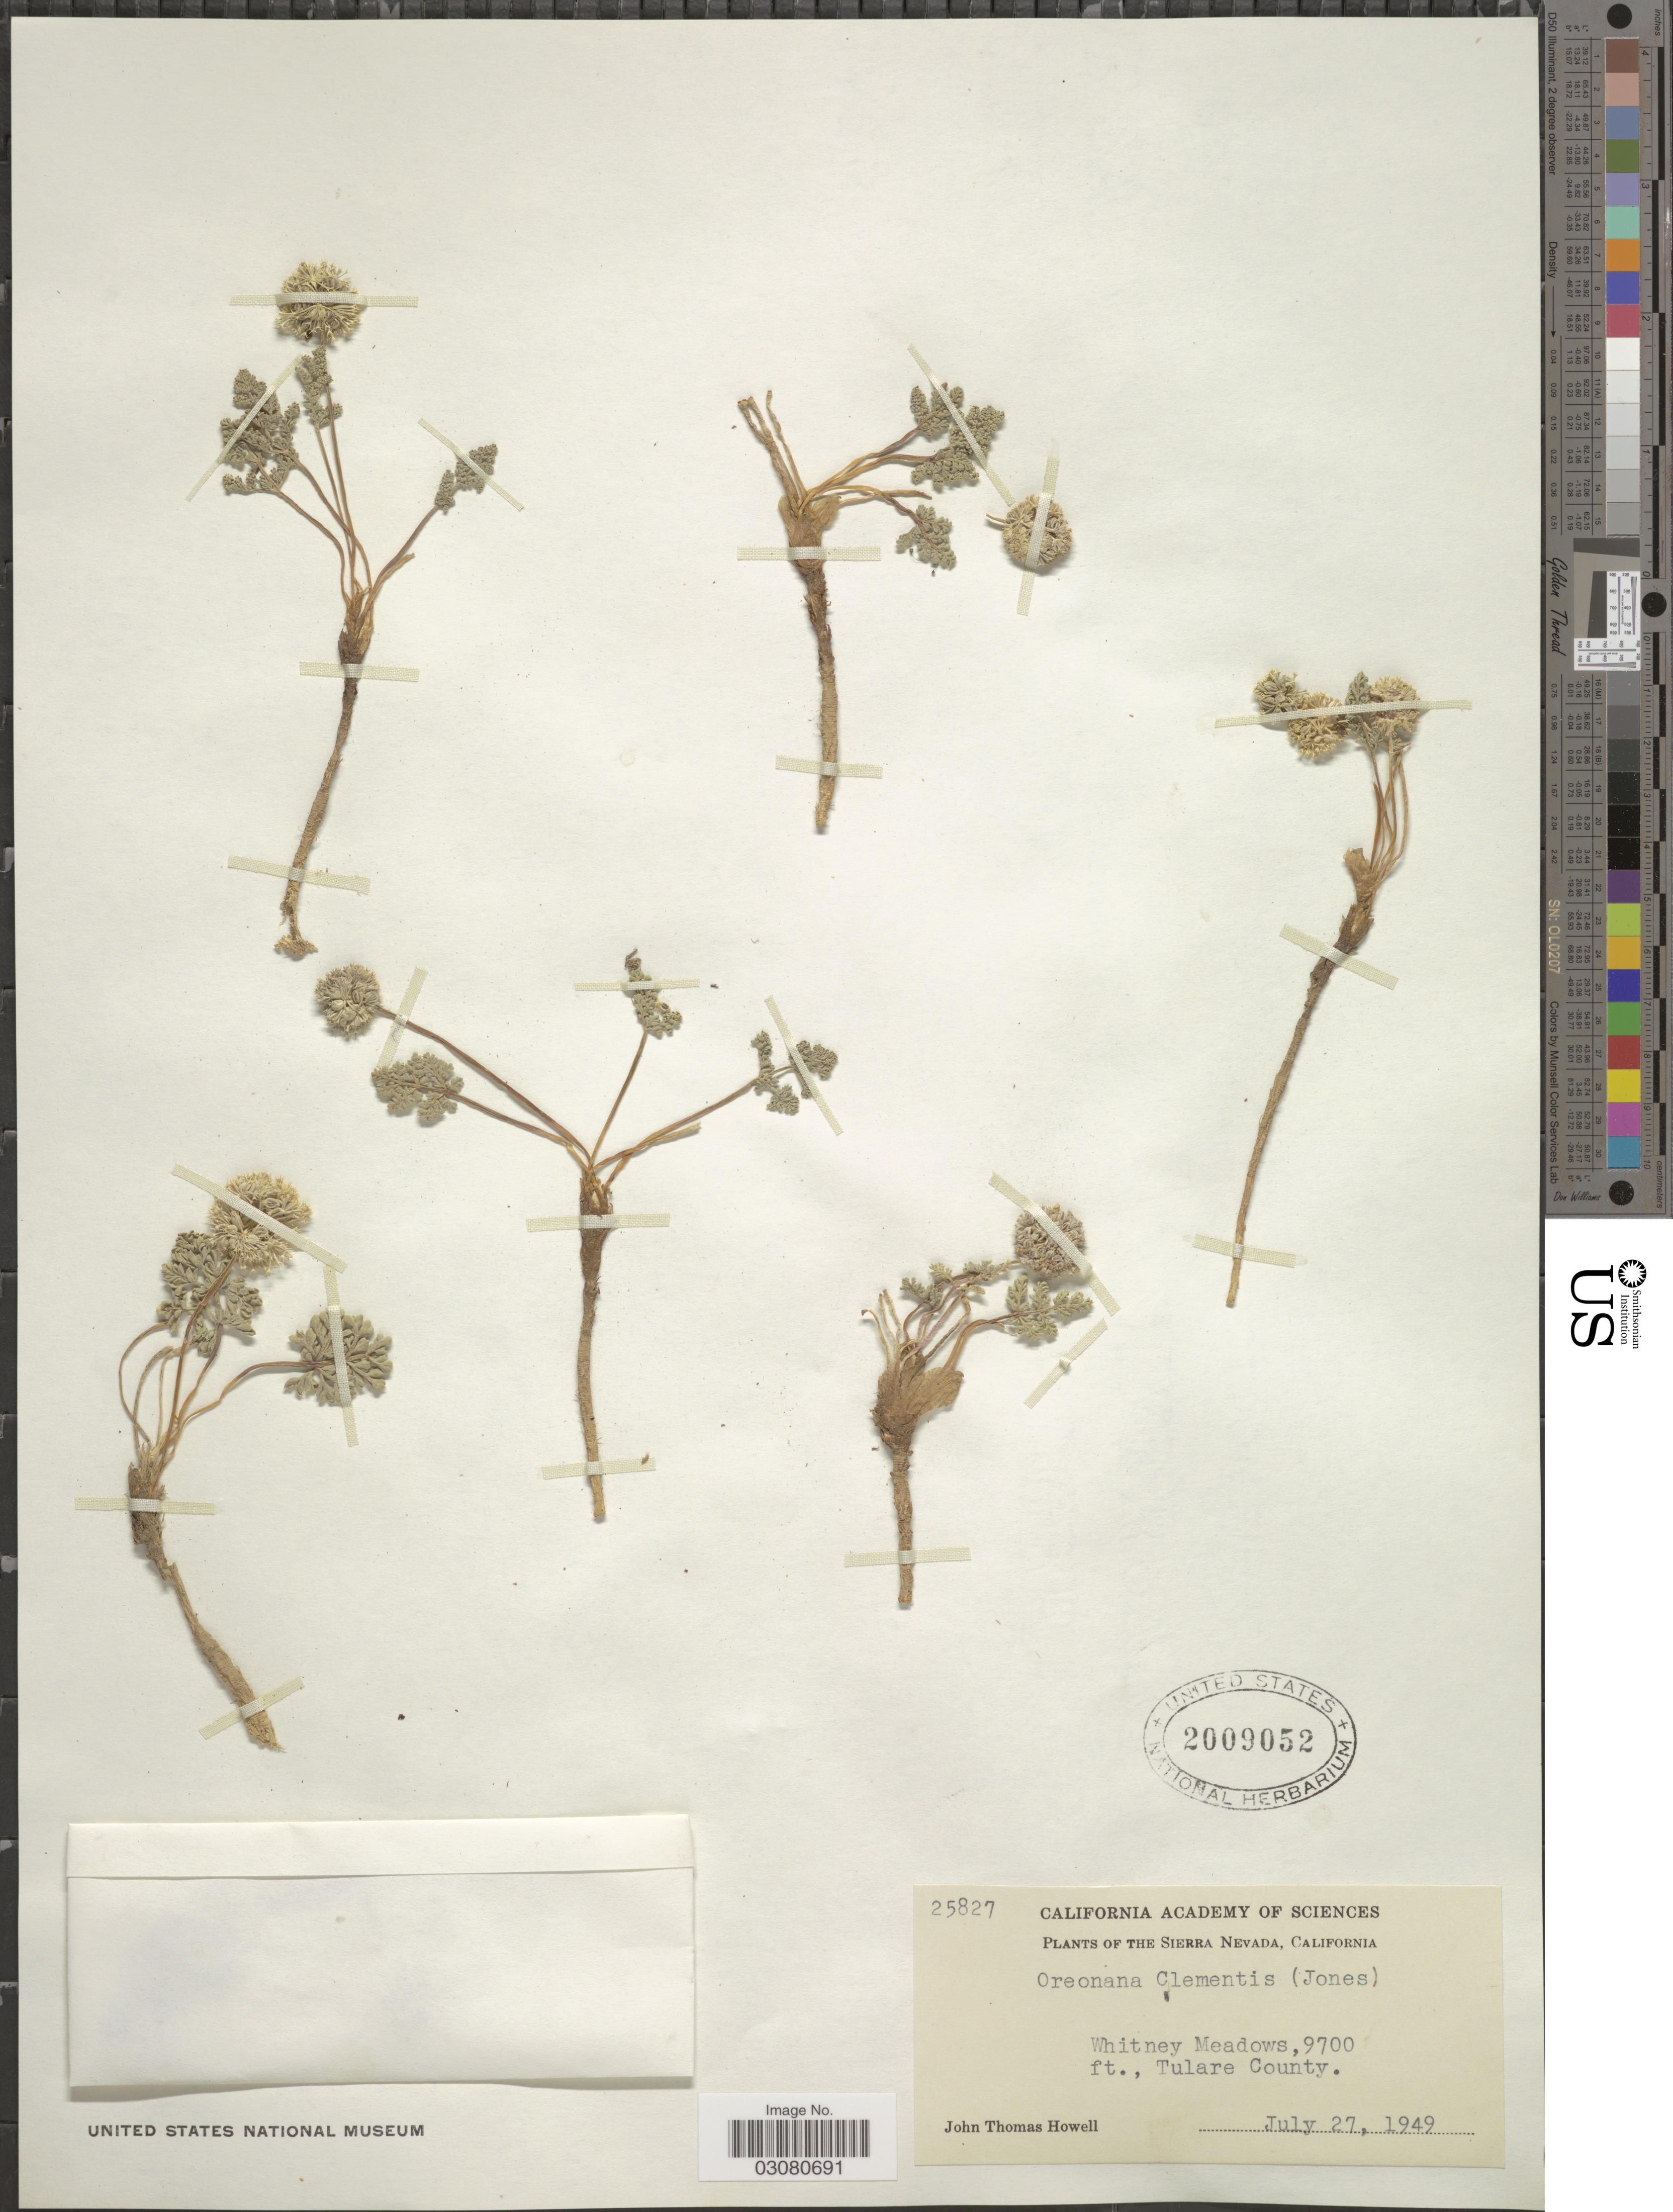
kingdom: Plantae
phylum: Tracheophyta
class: Magnoliopsida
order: Apiales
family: Apiaceae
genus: Oreonana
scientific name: Oreonana clementis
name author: (M.E. Jones) Jeps.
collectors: J. T. Howell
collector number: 25827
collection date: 1949-07-27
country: United States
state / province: California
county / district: Tulare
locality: The Sierra Nevada. Whitney Meadows, Tulare County.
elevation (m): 2957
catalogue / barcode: US 2009052